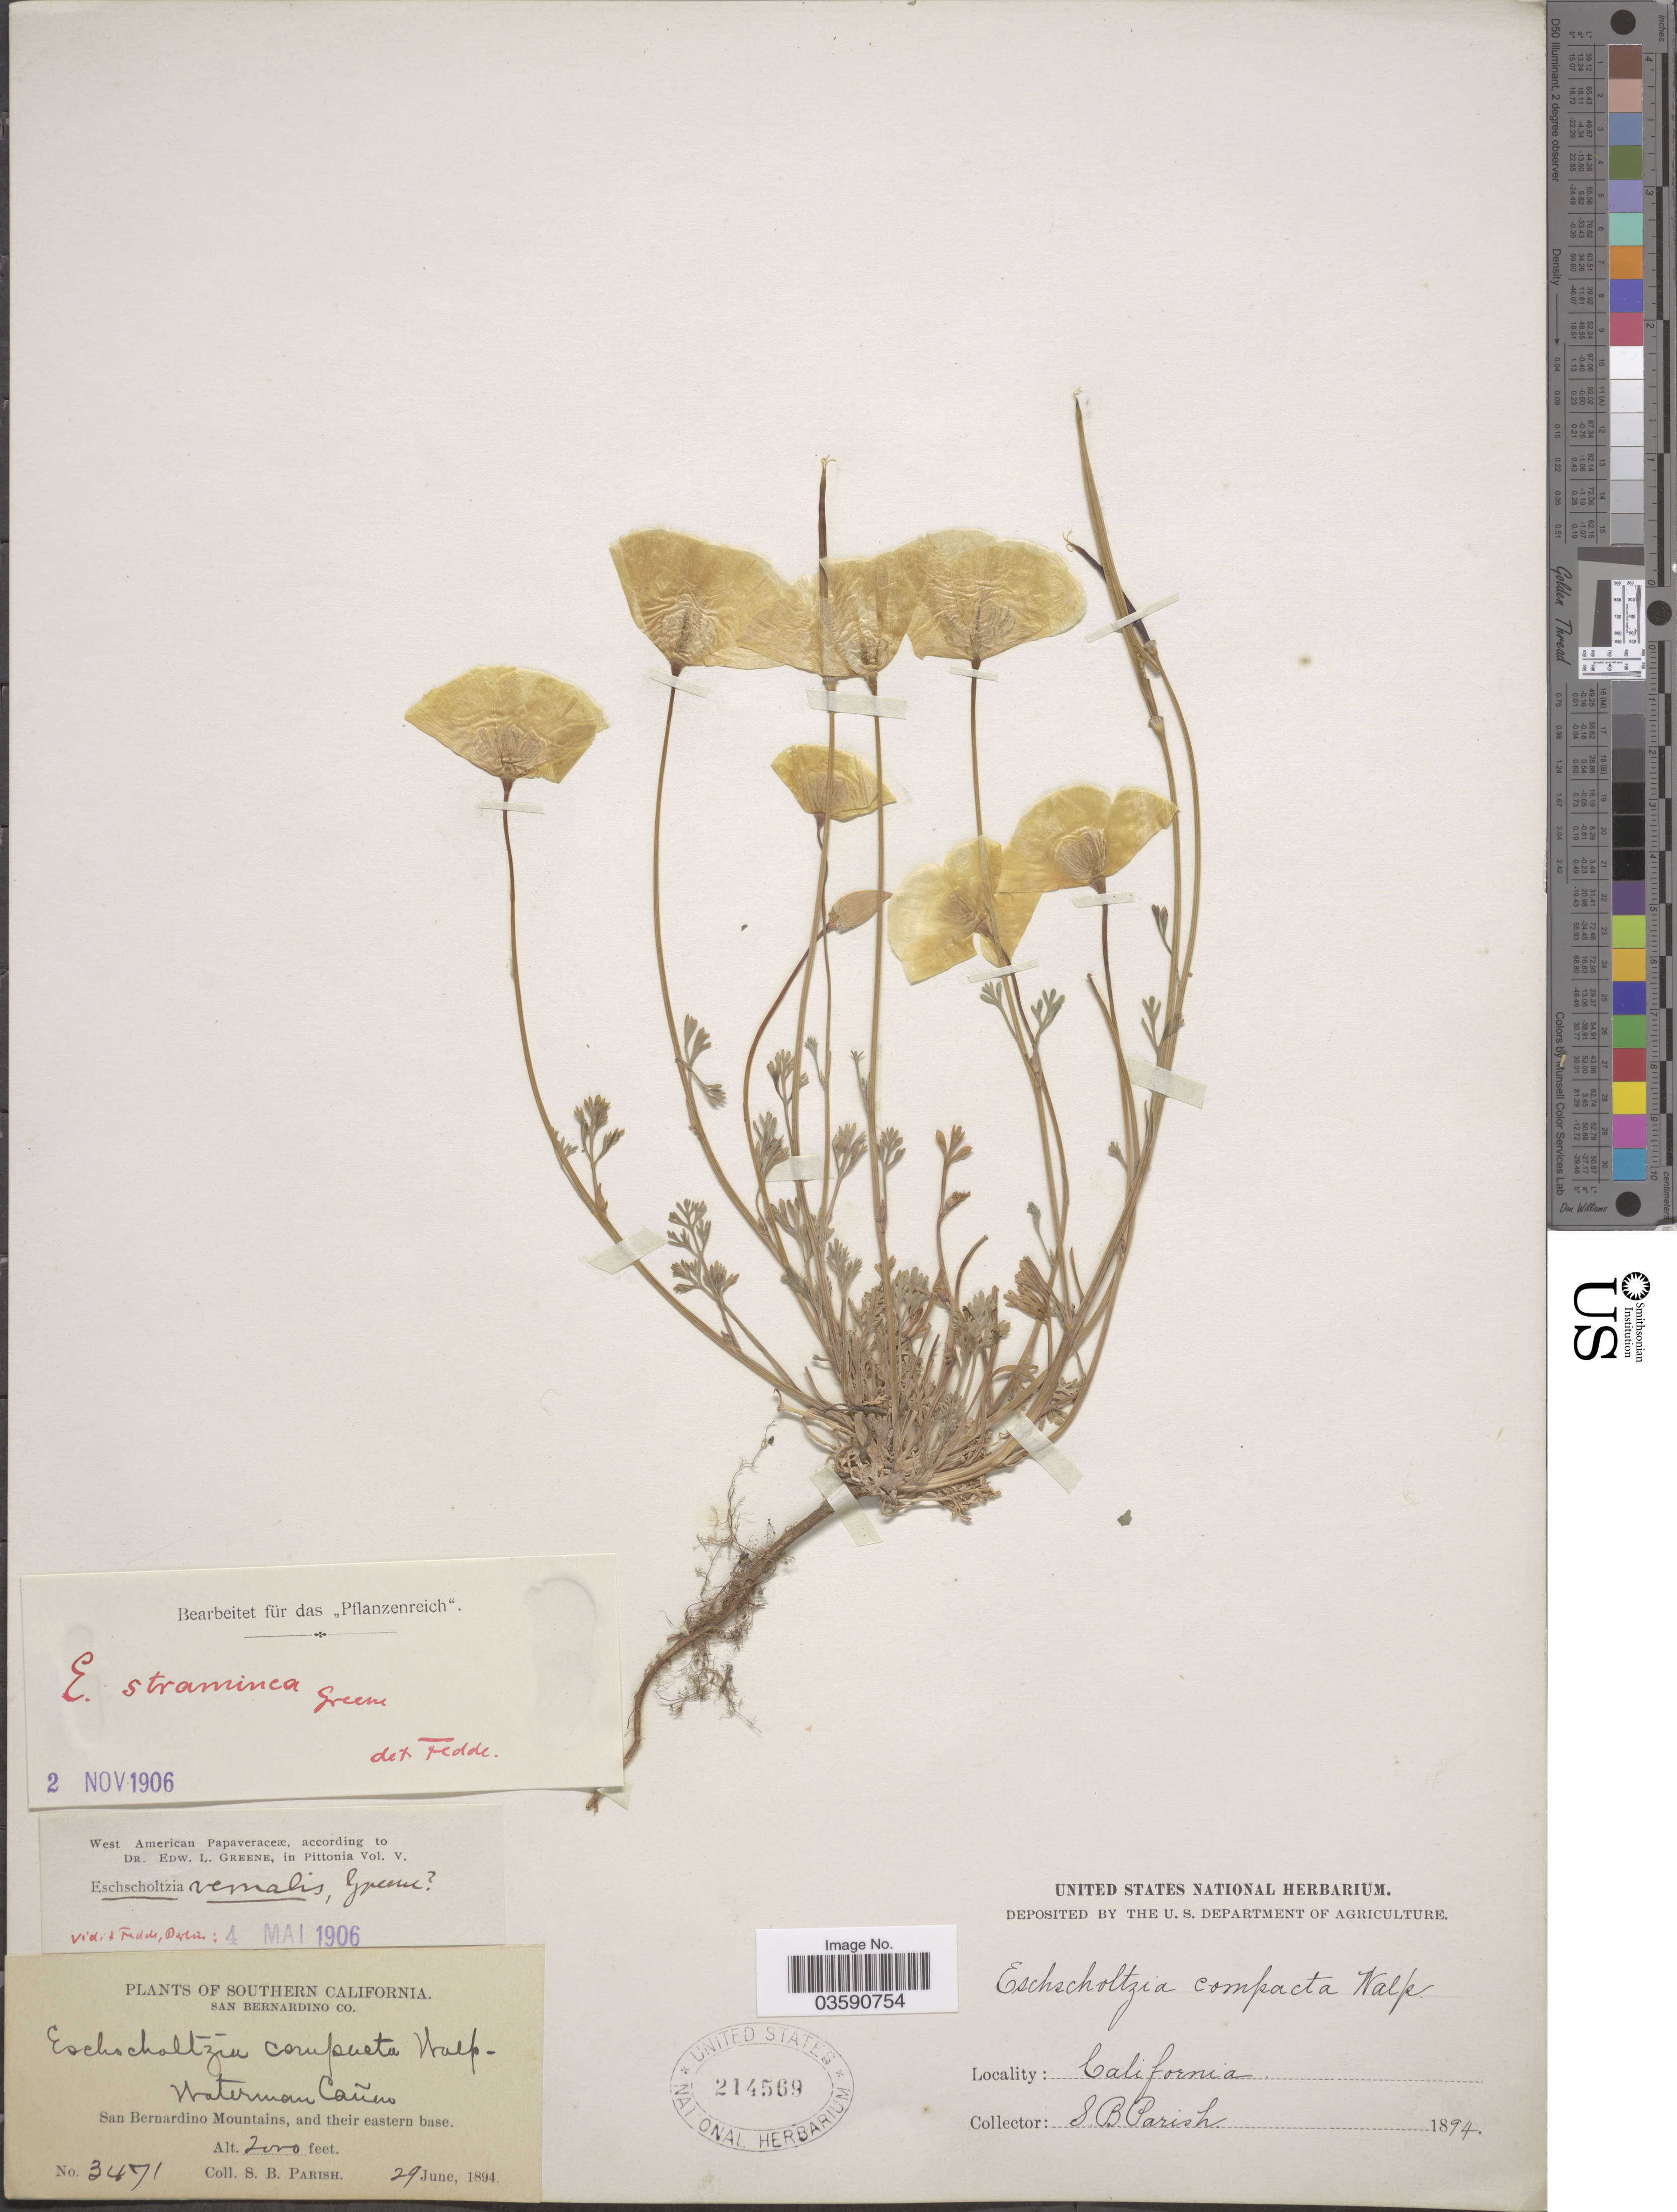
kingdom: Plantae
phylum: Tracheophyta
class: Magnoliopsida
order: Ranunculales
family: Papaveraceae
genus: Eschscholzia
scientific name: Eschscholzia straminea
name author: Greene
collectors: S. B. Parish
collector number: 3471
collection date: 1894-06-29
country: United States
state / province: California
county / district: San Bernardino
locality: Southern California. San Bernardino Co. Waterman Cañon. San Bernardino Mountains, and their eastern base.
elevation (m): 610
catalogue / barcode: US 214569